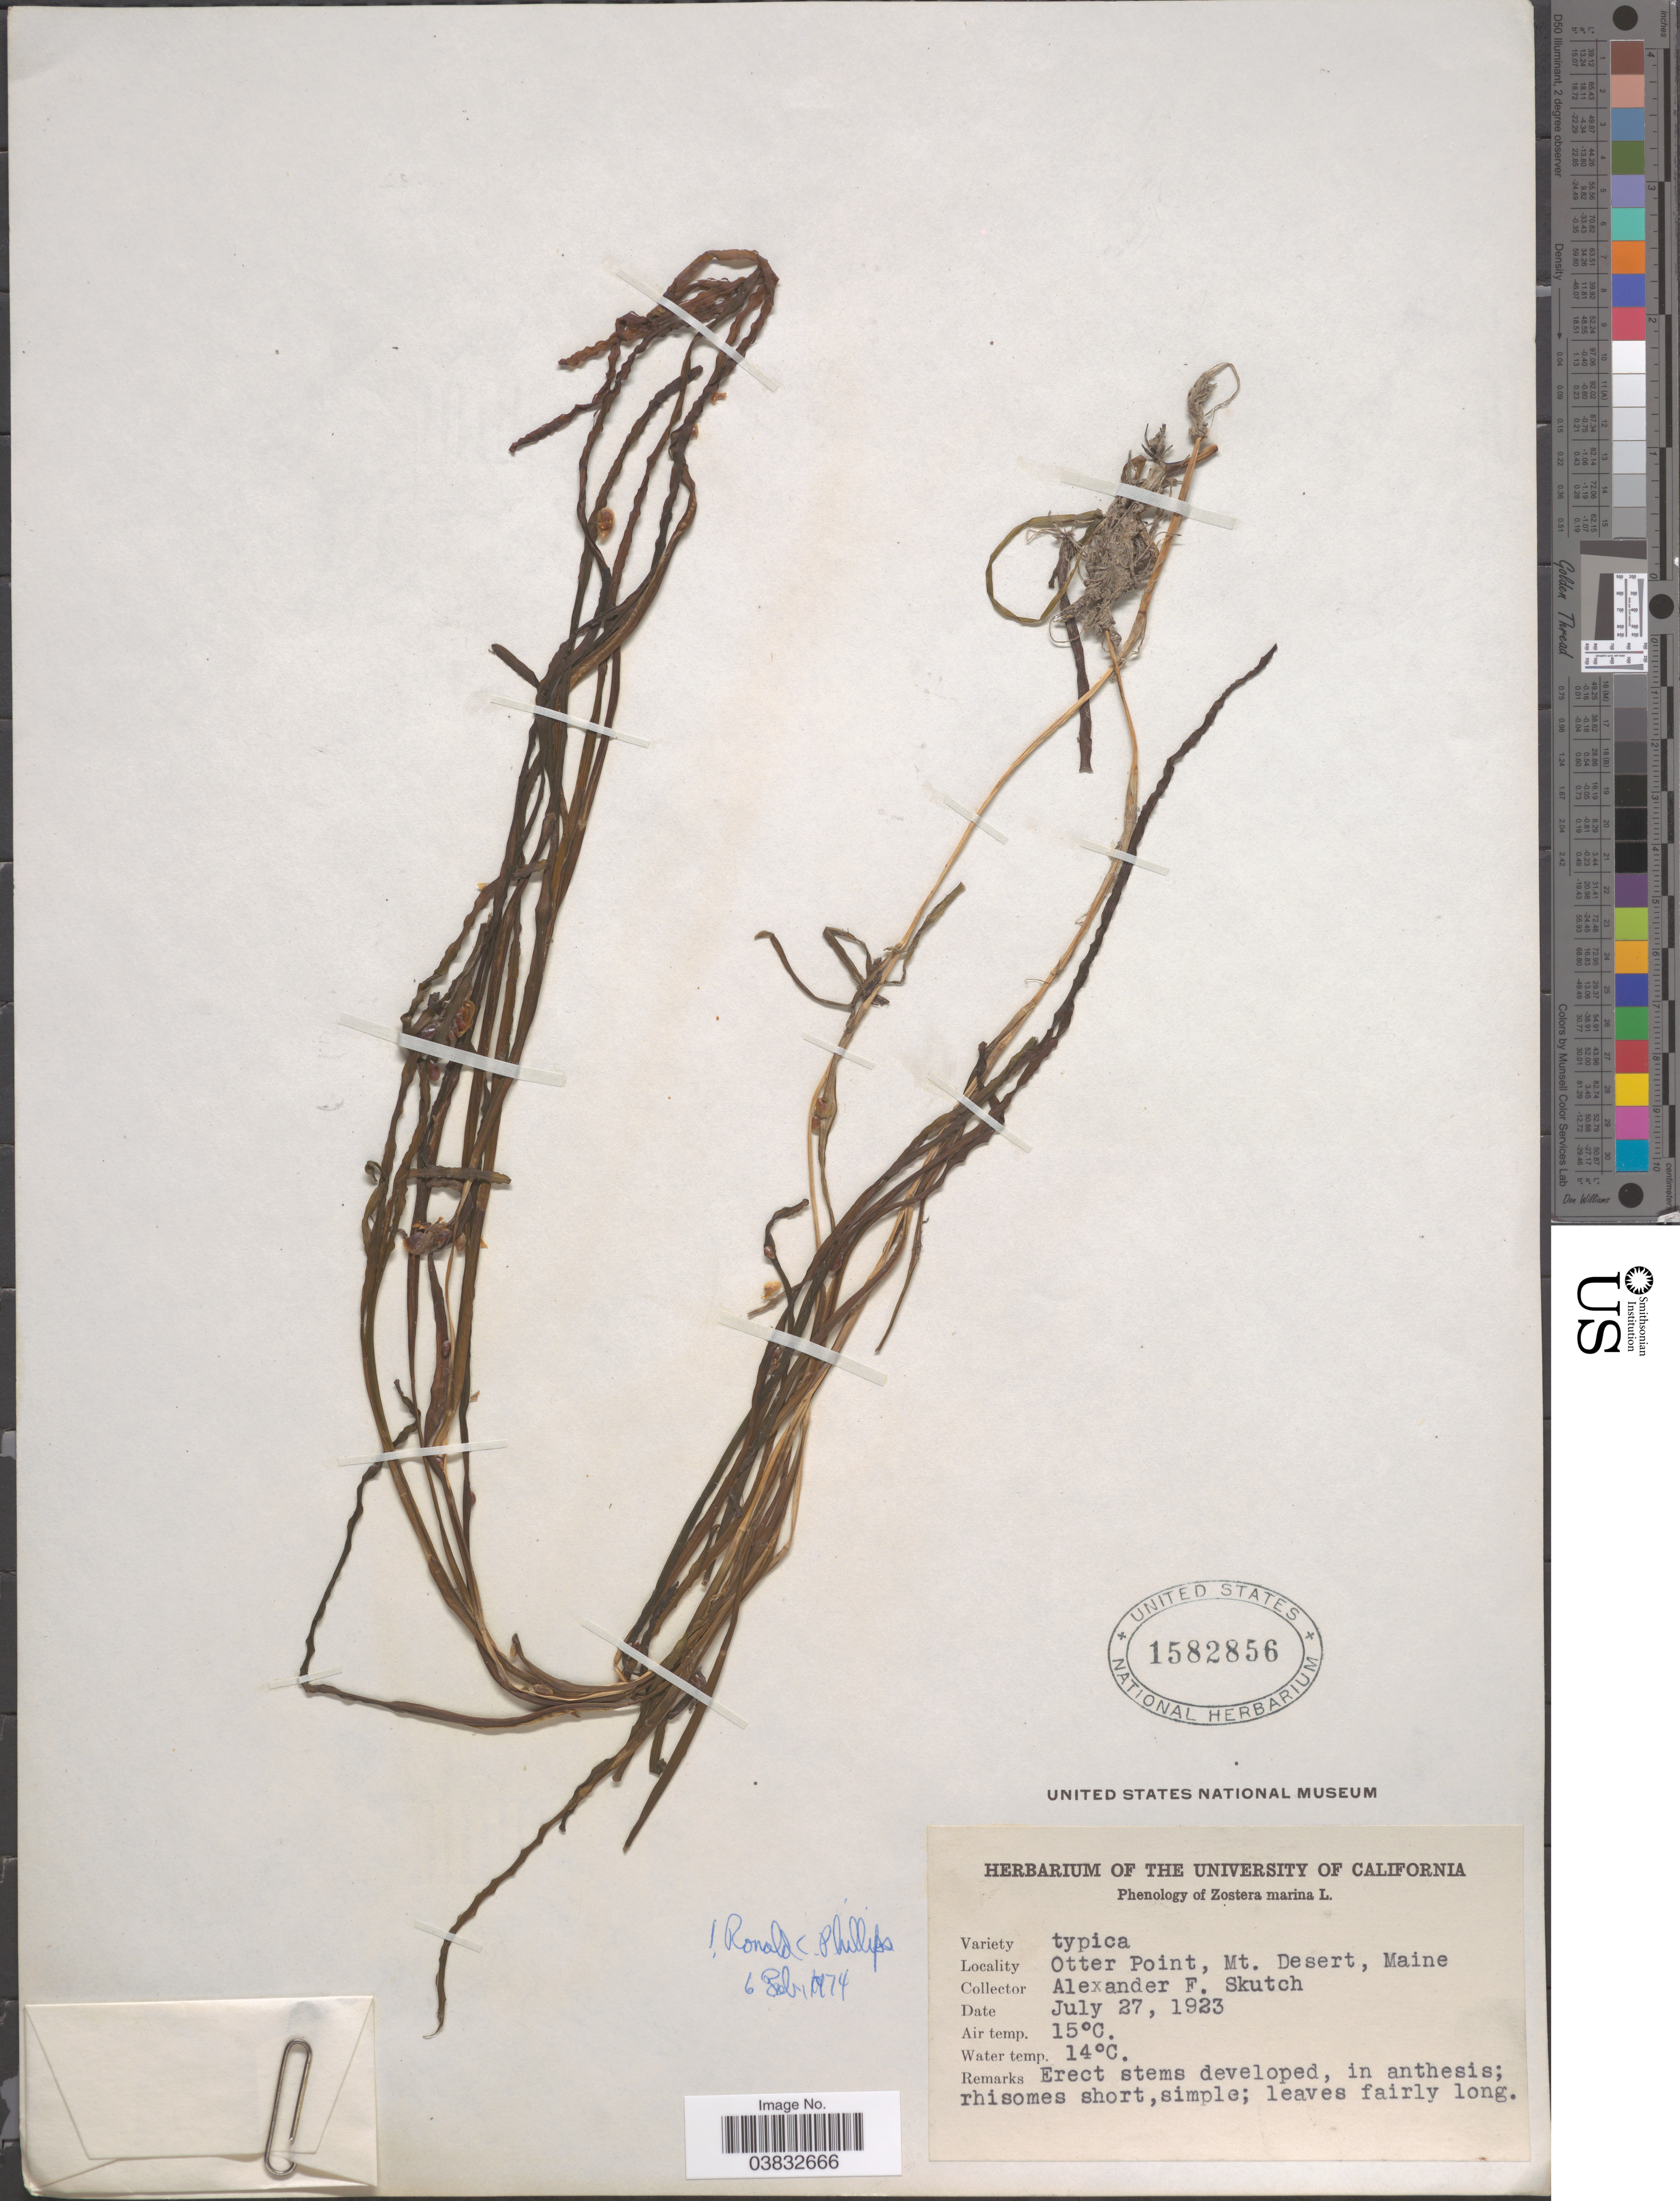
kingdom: Plantae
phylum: Tracheophyta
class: Liliopsida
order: Alismatales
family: Zosteraceae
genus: Zostera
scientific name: Zostera marina var. typica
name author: L.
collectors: A. F. Skutch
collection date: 1923-07-27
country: United States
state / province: Maine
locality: Otter Point, Mt. Desert.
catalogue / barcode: US 1582856